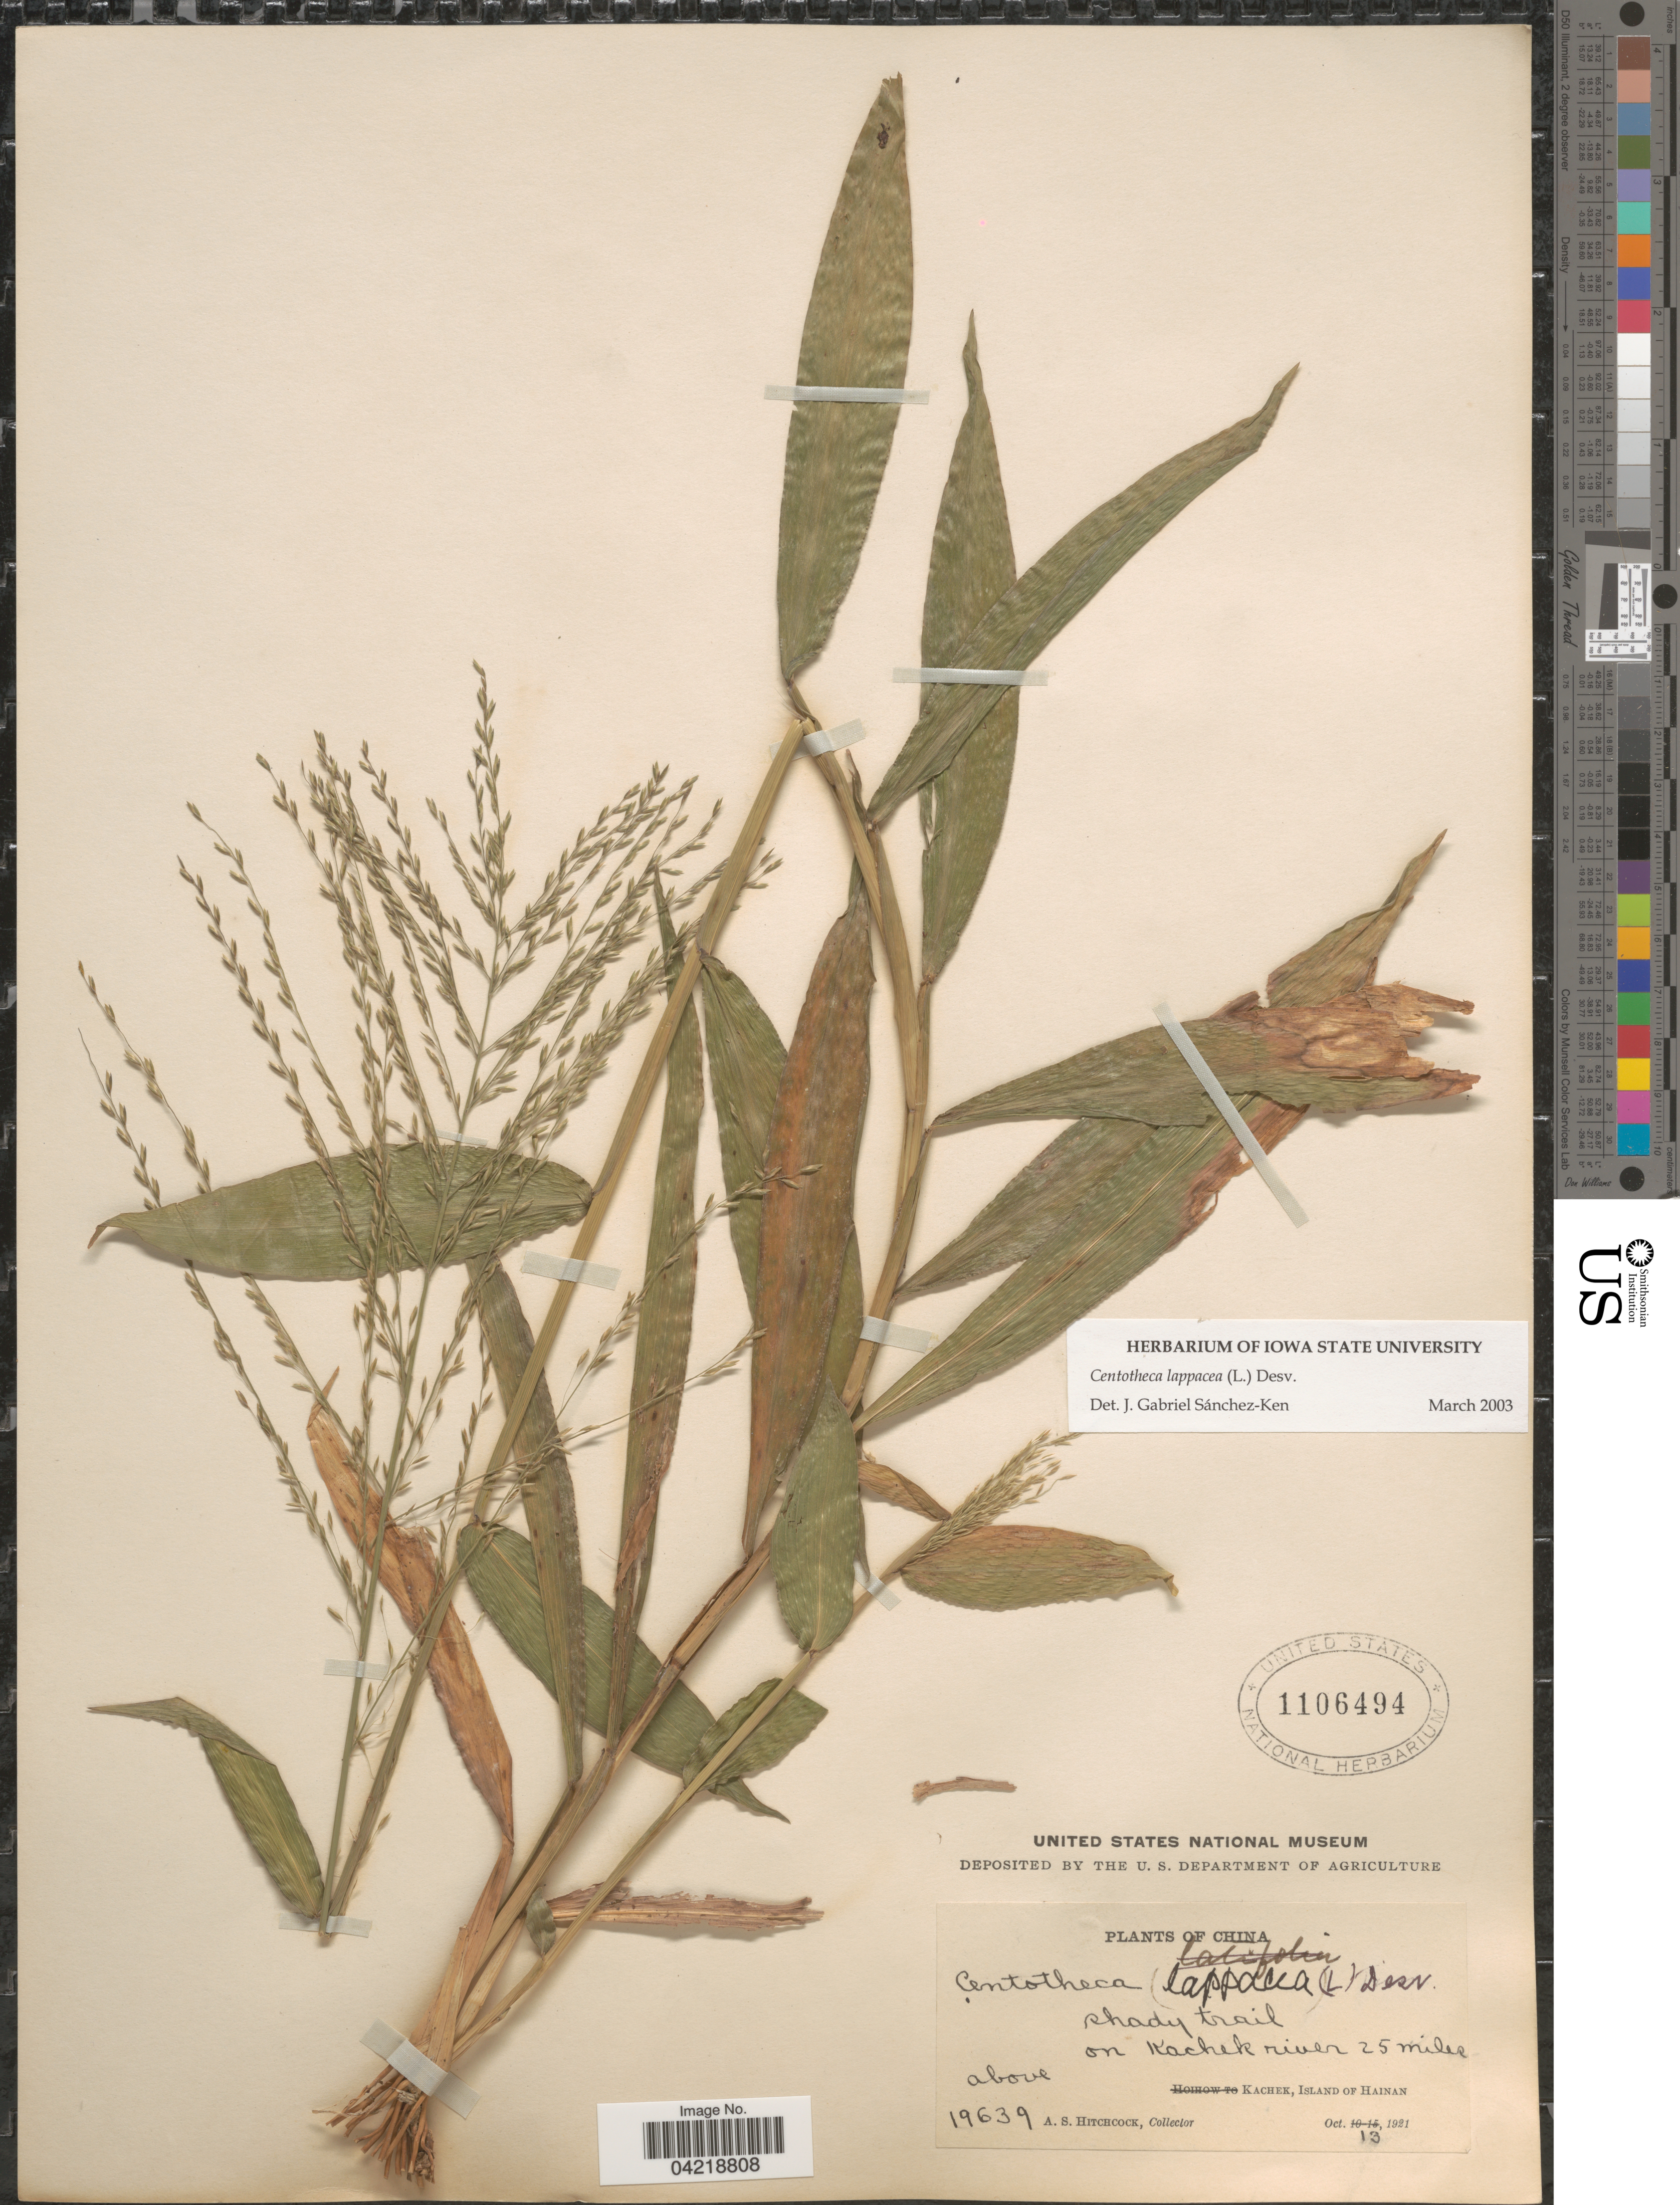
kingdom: Plantae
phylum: Tracheophyta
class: Liliopsida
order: Poales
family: Poaceae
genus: Centotheca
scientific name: Centotheca lappacea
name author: (L.) Desv.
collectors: A. S. Hitchcock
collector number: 19639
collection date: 1921-10-13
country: China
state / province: Hainan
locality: Shady trail on Kachek river 25 miles above. Kachek, Island of Hainan.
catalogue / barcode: US 1106494